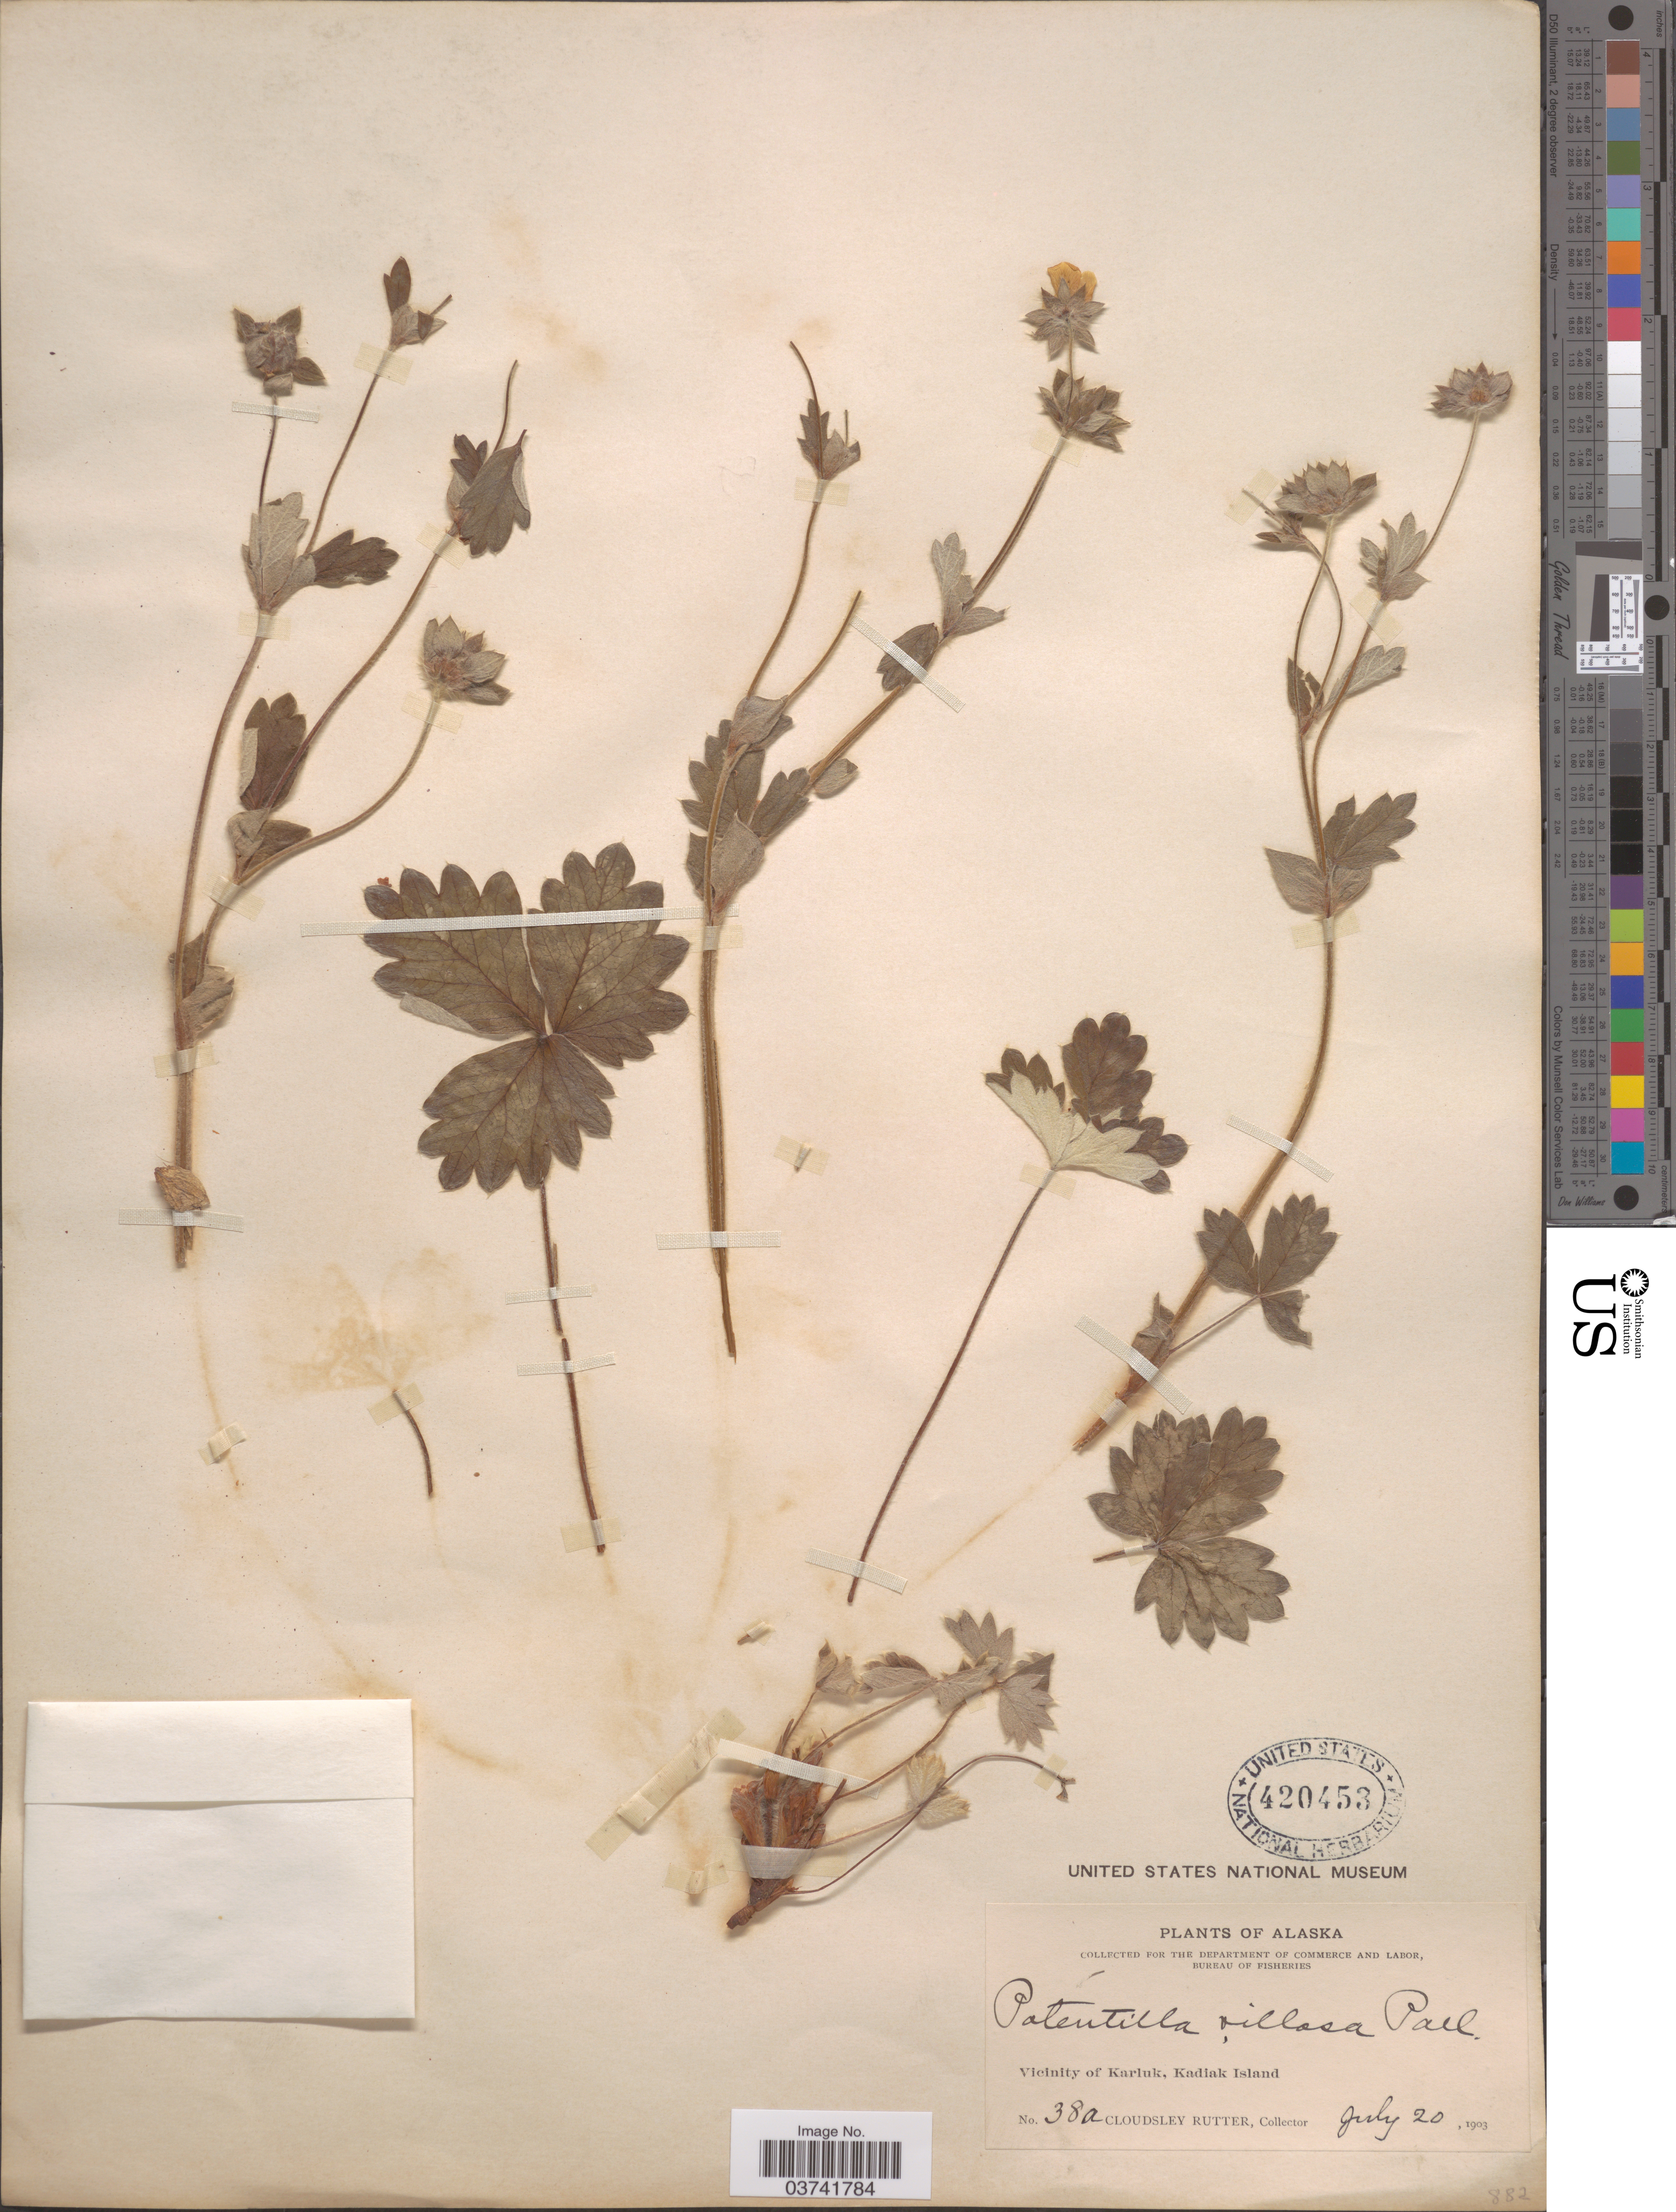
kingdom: Plantae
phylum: Tracheophyta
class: Magnoliopsida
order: Rosales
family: Rosaceae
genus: Potentilla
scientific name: Potentilla villosa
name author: Pall. ex Pursh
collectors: C. Rutter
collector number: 38a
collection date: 1903-07-20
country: United States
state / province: Alaska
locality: Vicinity of Karluk, Kadiak Island.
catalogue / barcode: US 420453